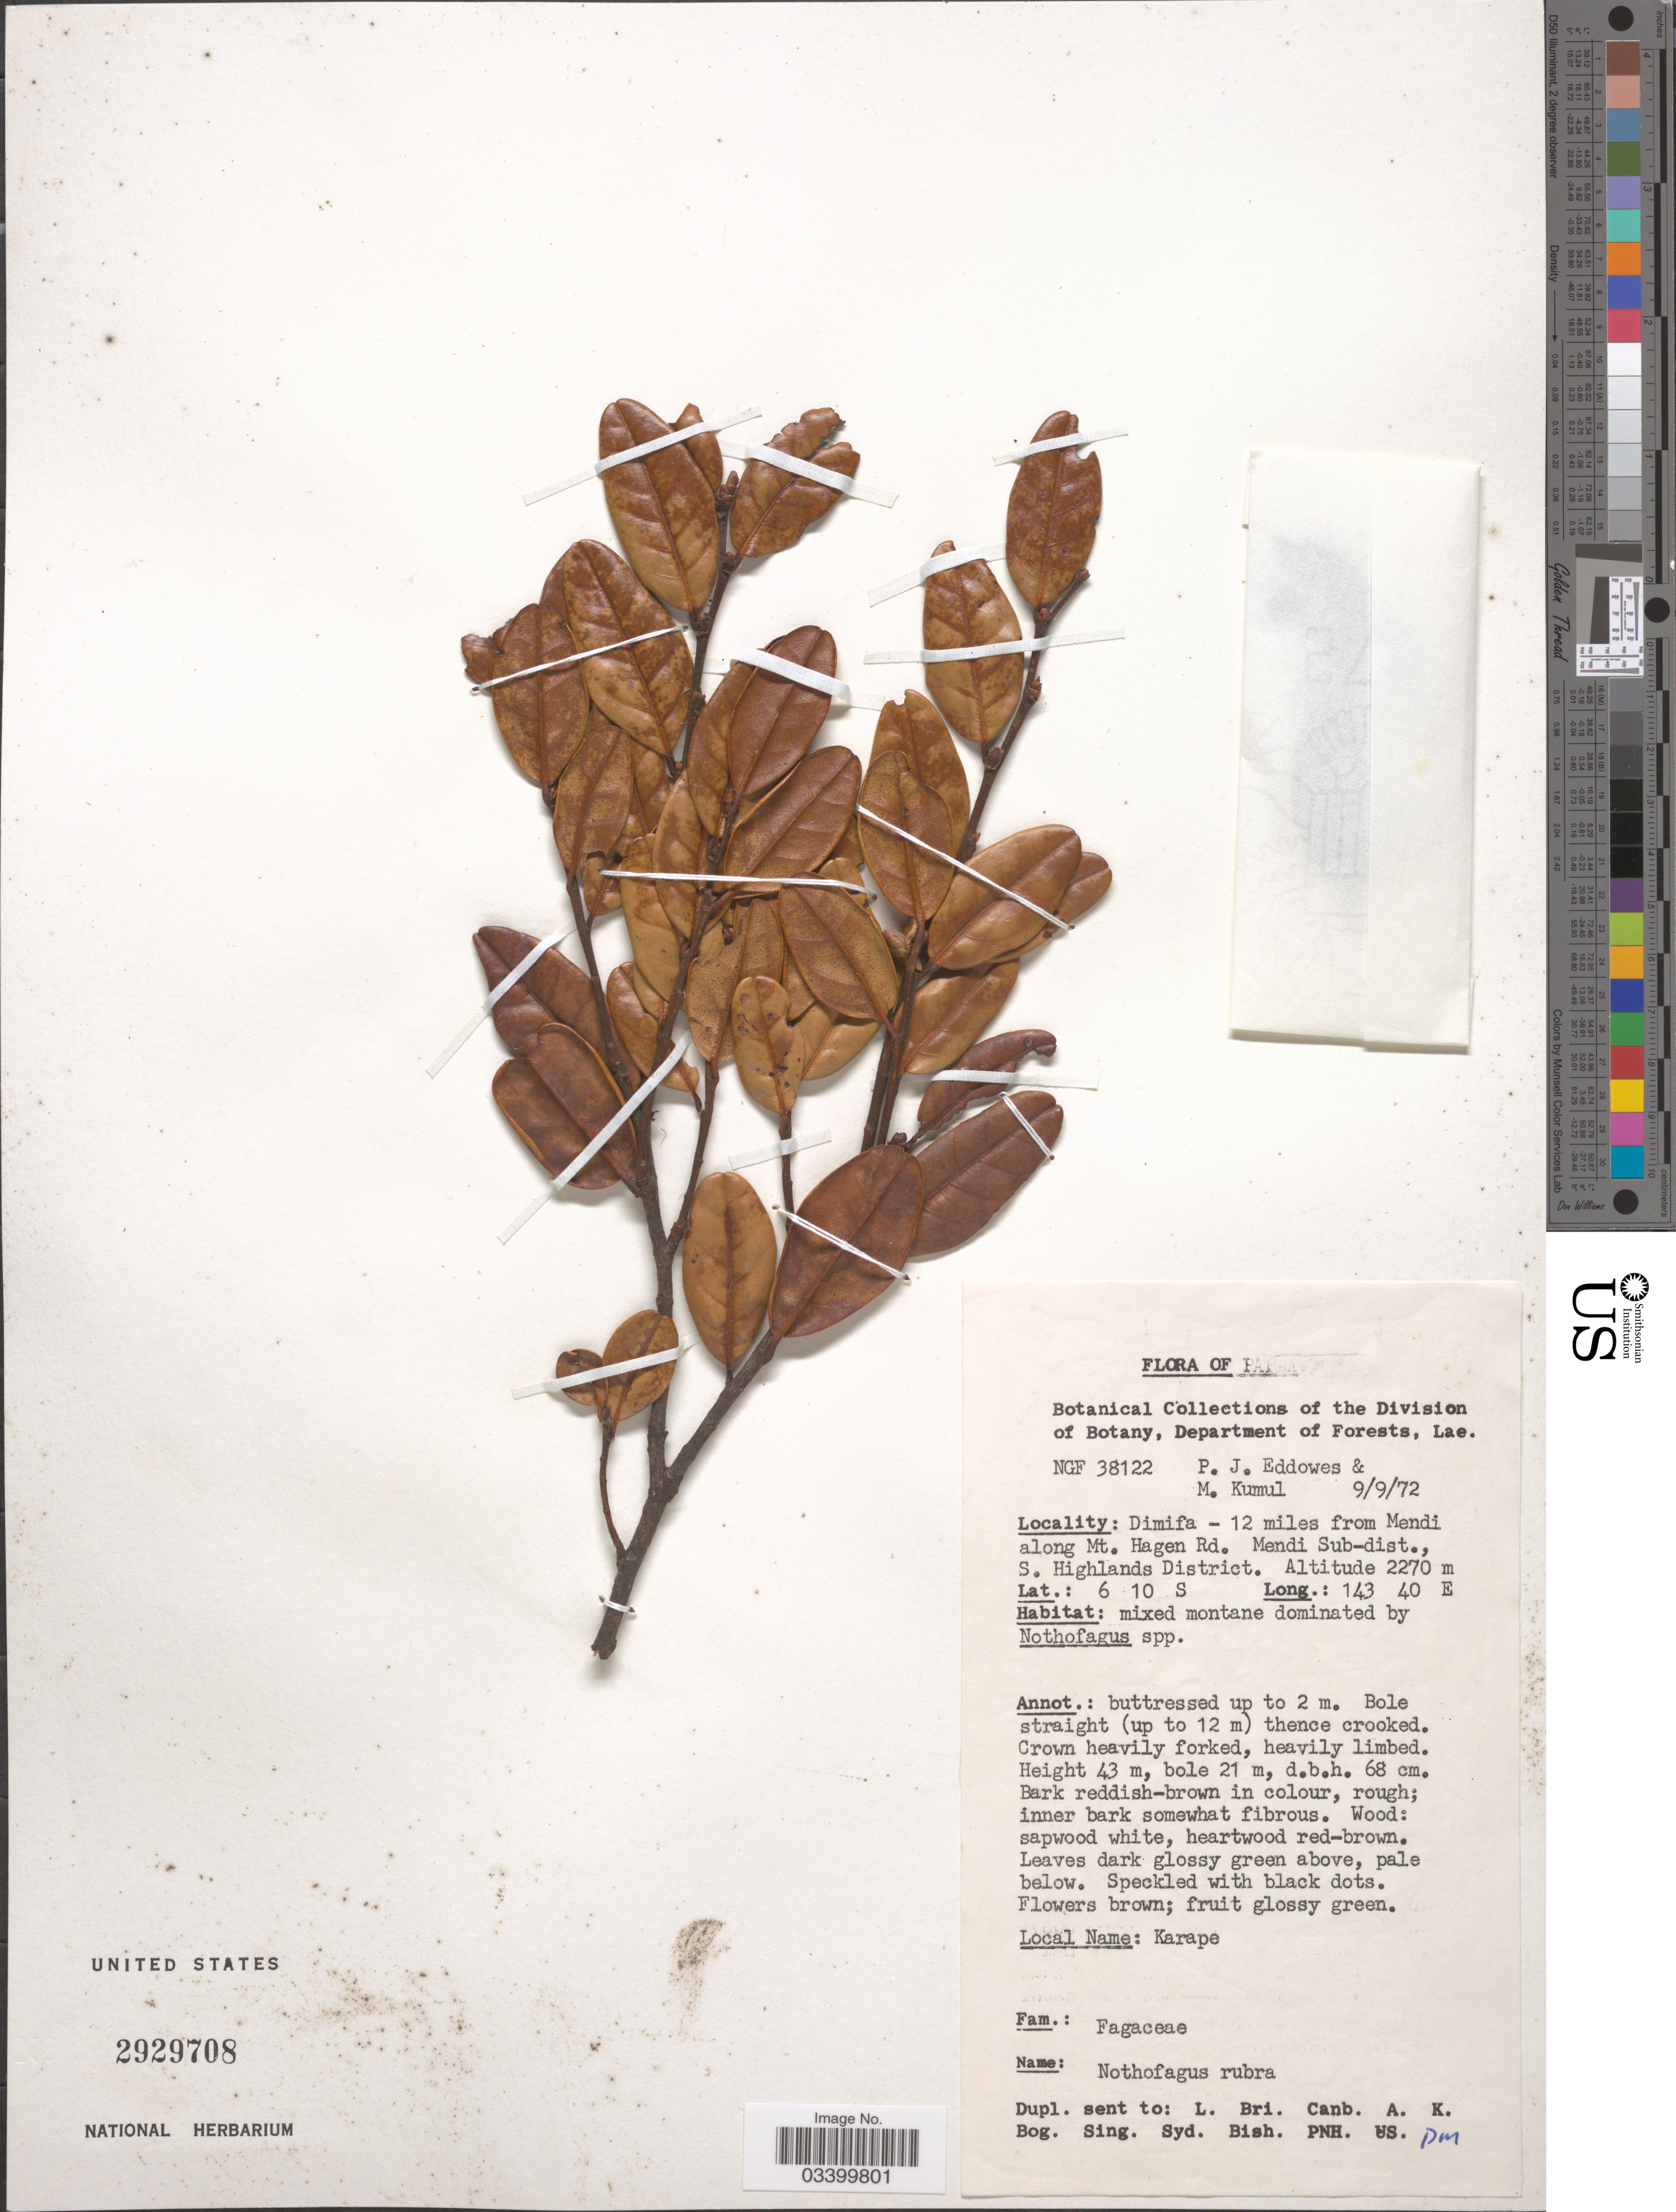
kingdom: Plantae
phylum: Tracheophyta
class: Magnoliopsida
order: Fagales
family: Nothofagaceae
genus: Nothofagus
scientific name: Nothofagus rubra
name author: Steenis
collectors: P.J. Eddowes & M. Kumul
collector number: NGF 38122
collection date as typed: Transcribed d/m/y: 9/9/72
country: Papua New Guinea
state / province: Southern Highlands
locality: Papua. Dimifa - 12 miles from Mendi along Mt. Hagen Rd. Mendi Sub-dist., S. Highlands District.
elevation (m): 2270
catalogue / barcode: US 2929708